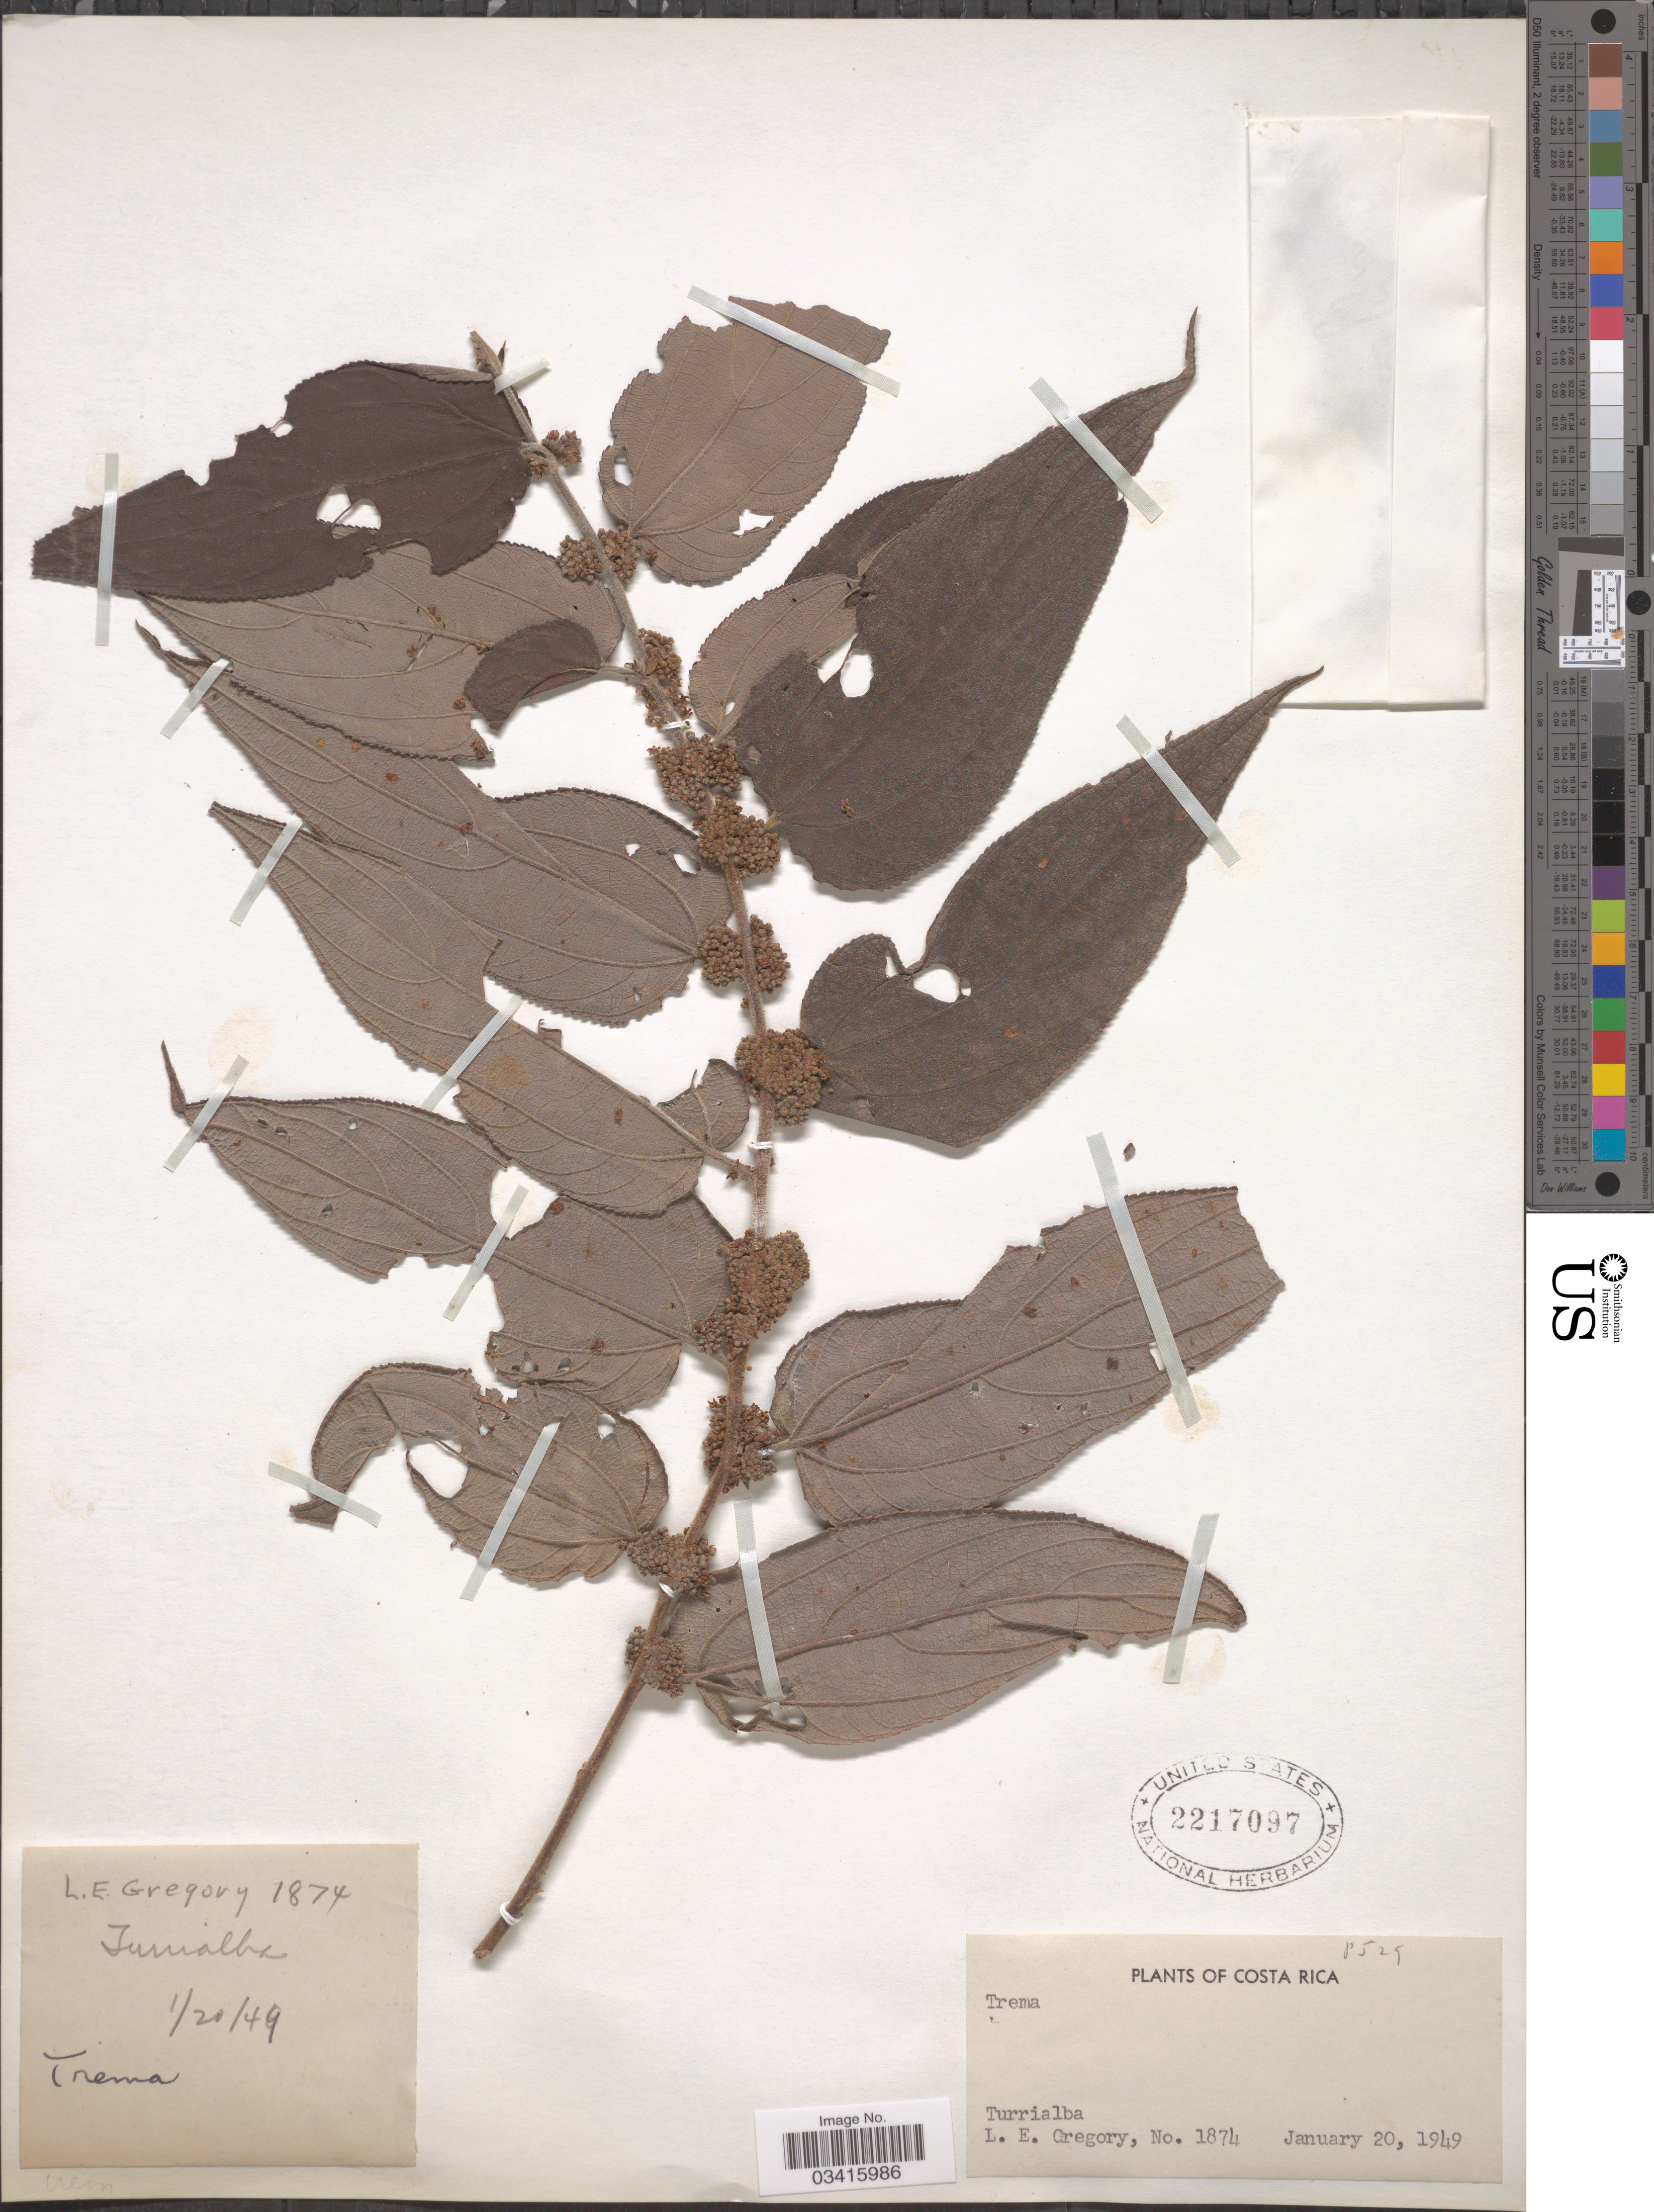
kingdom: Plantae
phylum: Tracheophyta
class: Magnoliopsida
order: Rosales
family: Cannabaceae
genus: Trema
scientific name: Trema sp.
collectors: L. E. Gregory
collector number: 1874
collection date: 1949-01-20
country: Costa Rica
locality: Turrialba.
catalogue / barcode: US 2217097